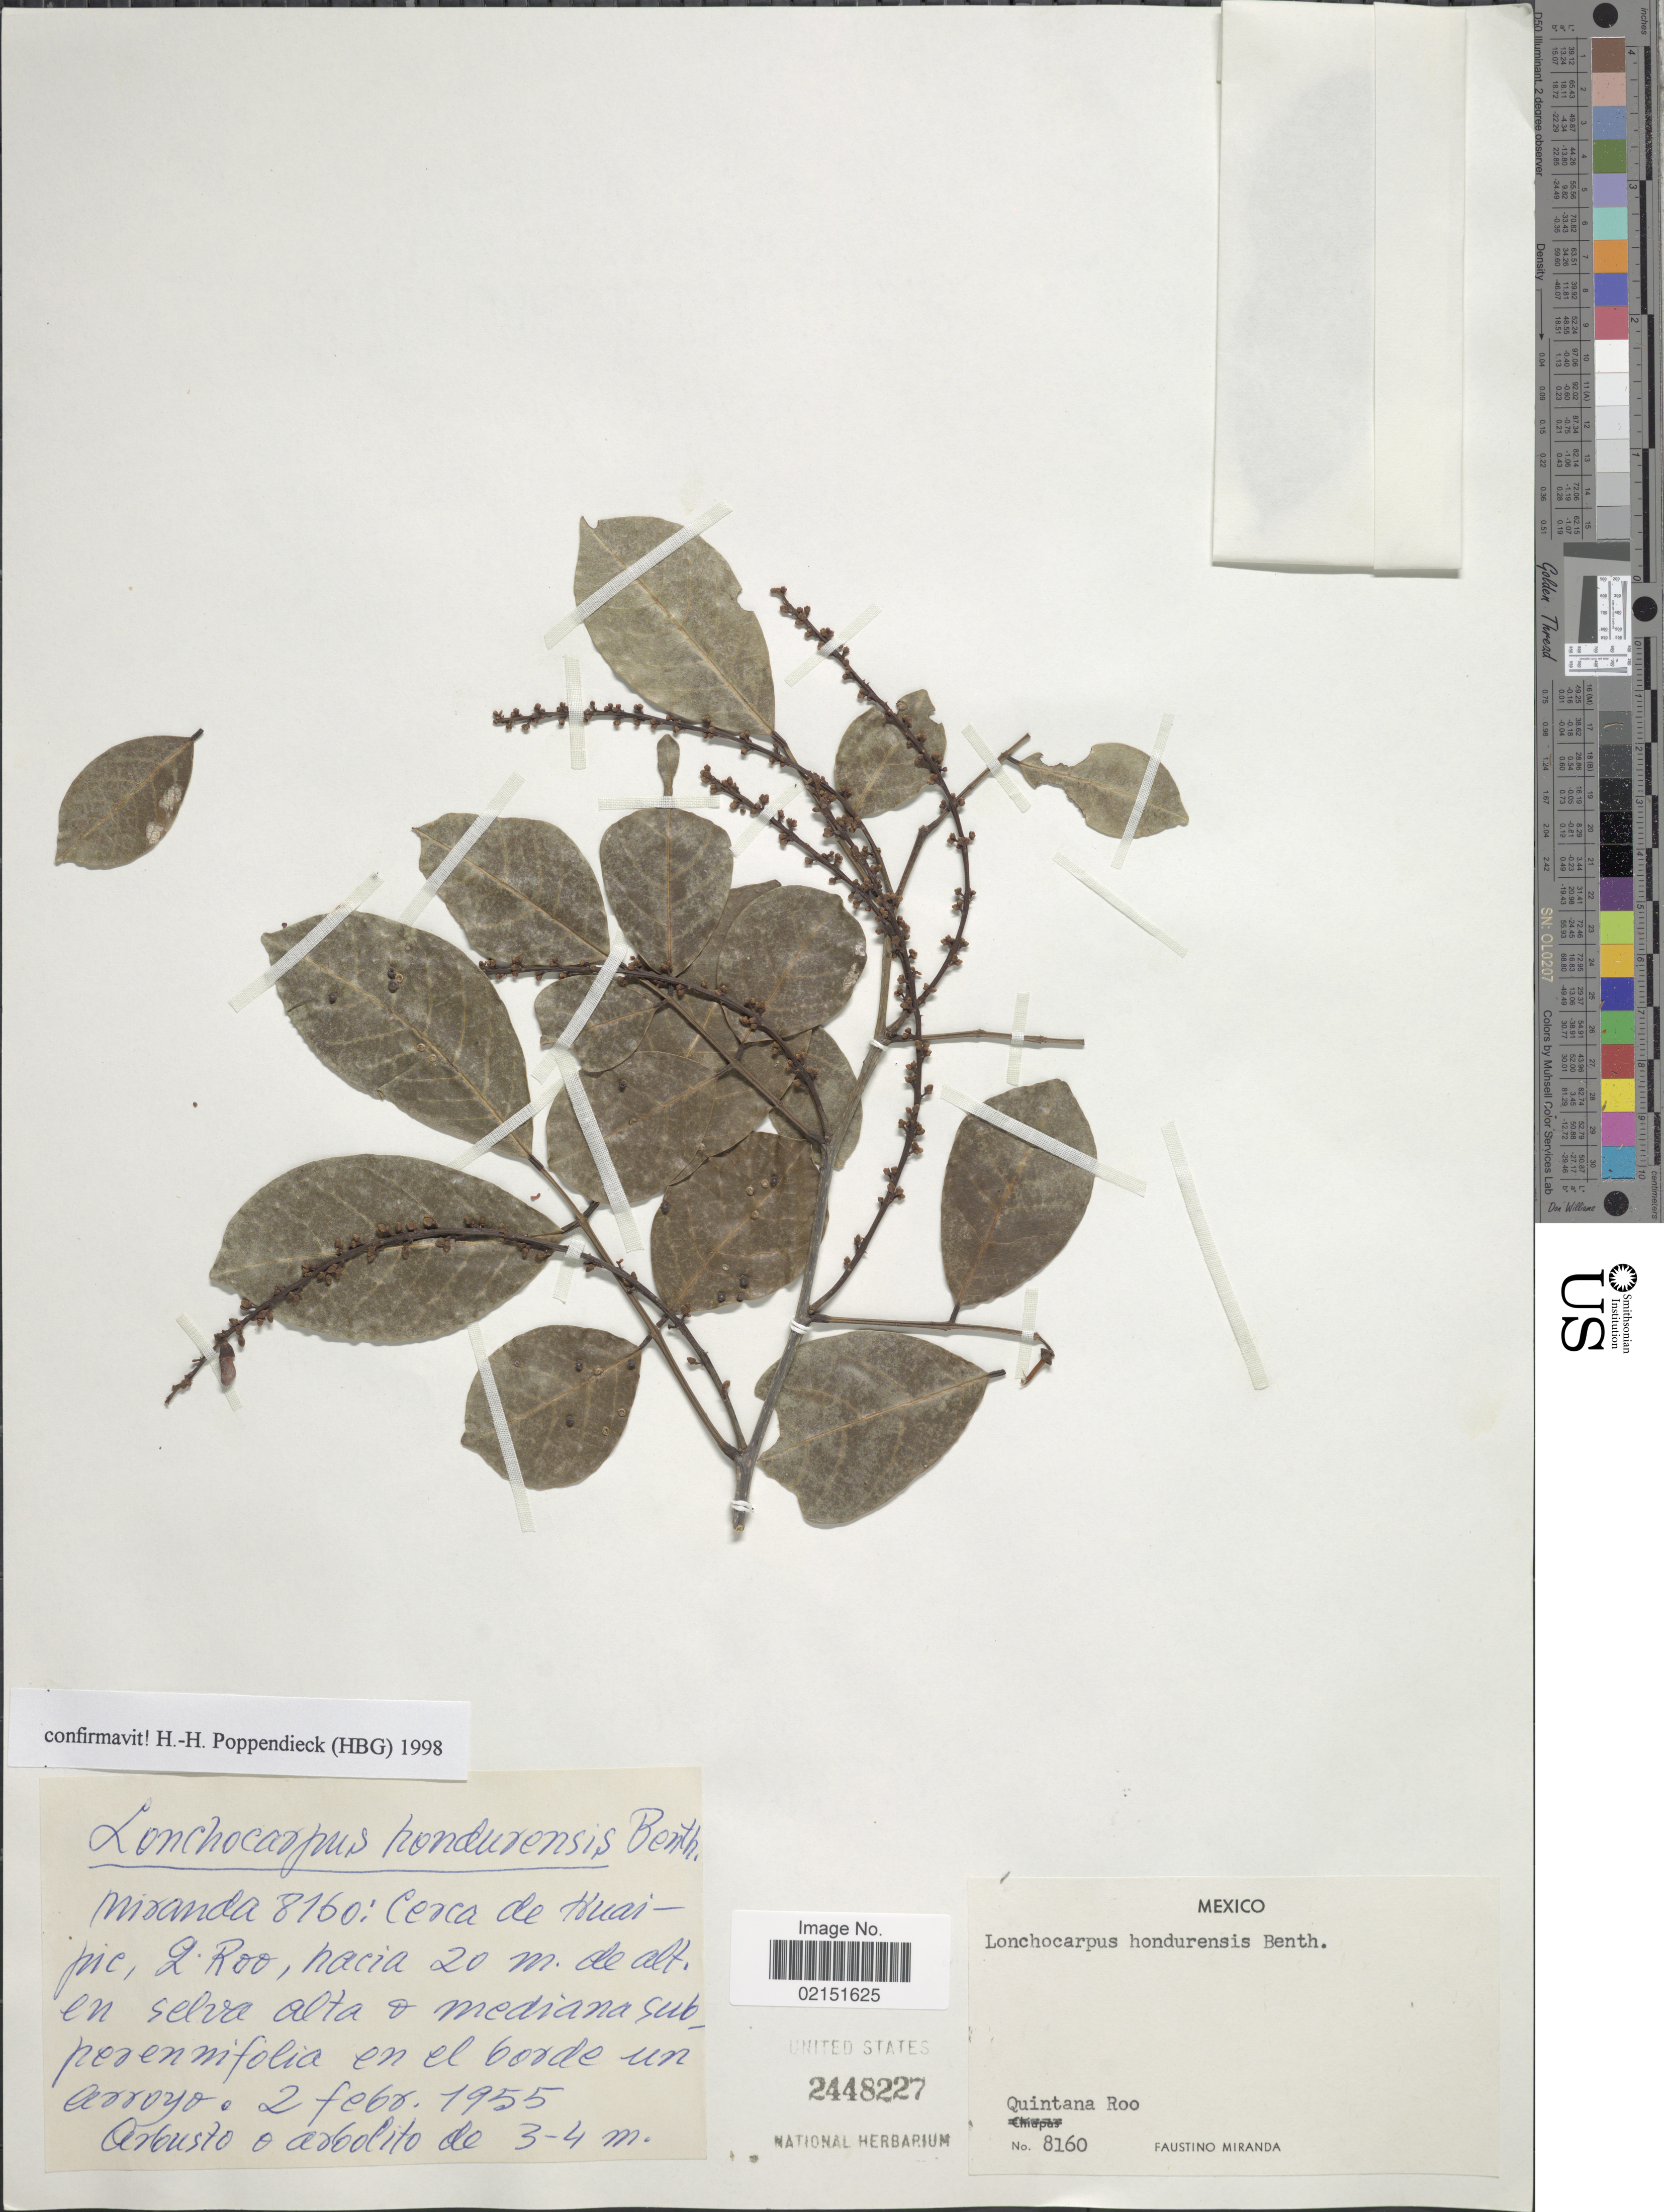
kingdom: Plantae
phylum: Tracheophyta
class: Magnoliopsida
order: Fabales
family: Fabaceae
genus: Lonchocarpus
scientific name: Lonchocarpus hondurensis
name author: Benth.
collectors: F. Miranda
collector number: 8160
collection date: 1955-02-02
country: Mexico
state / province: Quintana Roo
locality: Cerca de Huaipie, Q. Roo. [interpreted] Quintana Roo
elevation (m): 20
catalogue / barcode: US 2448227